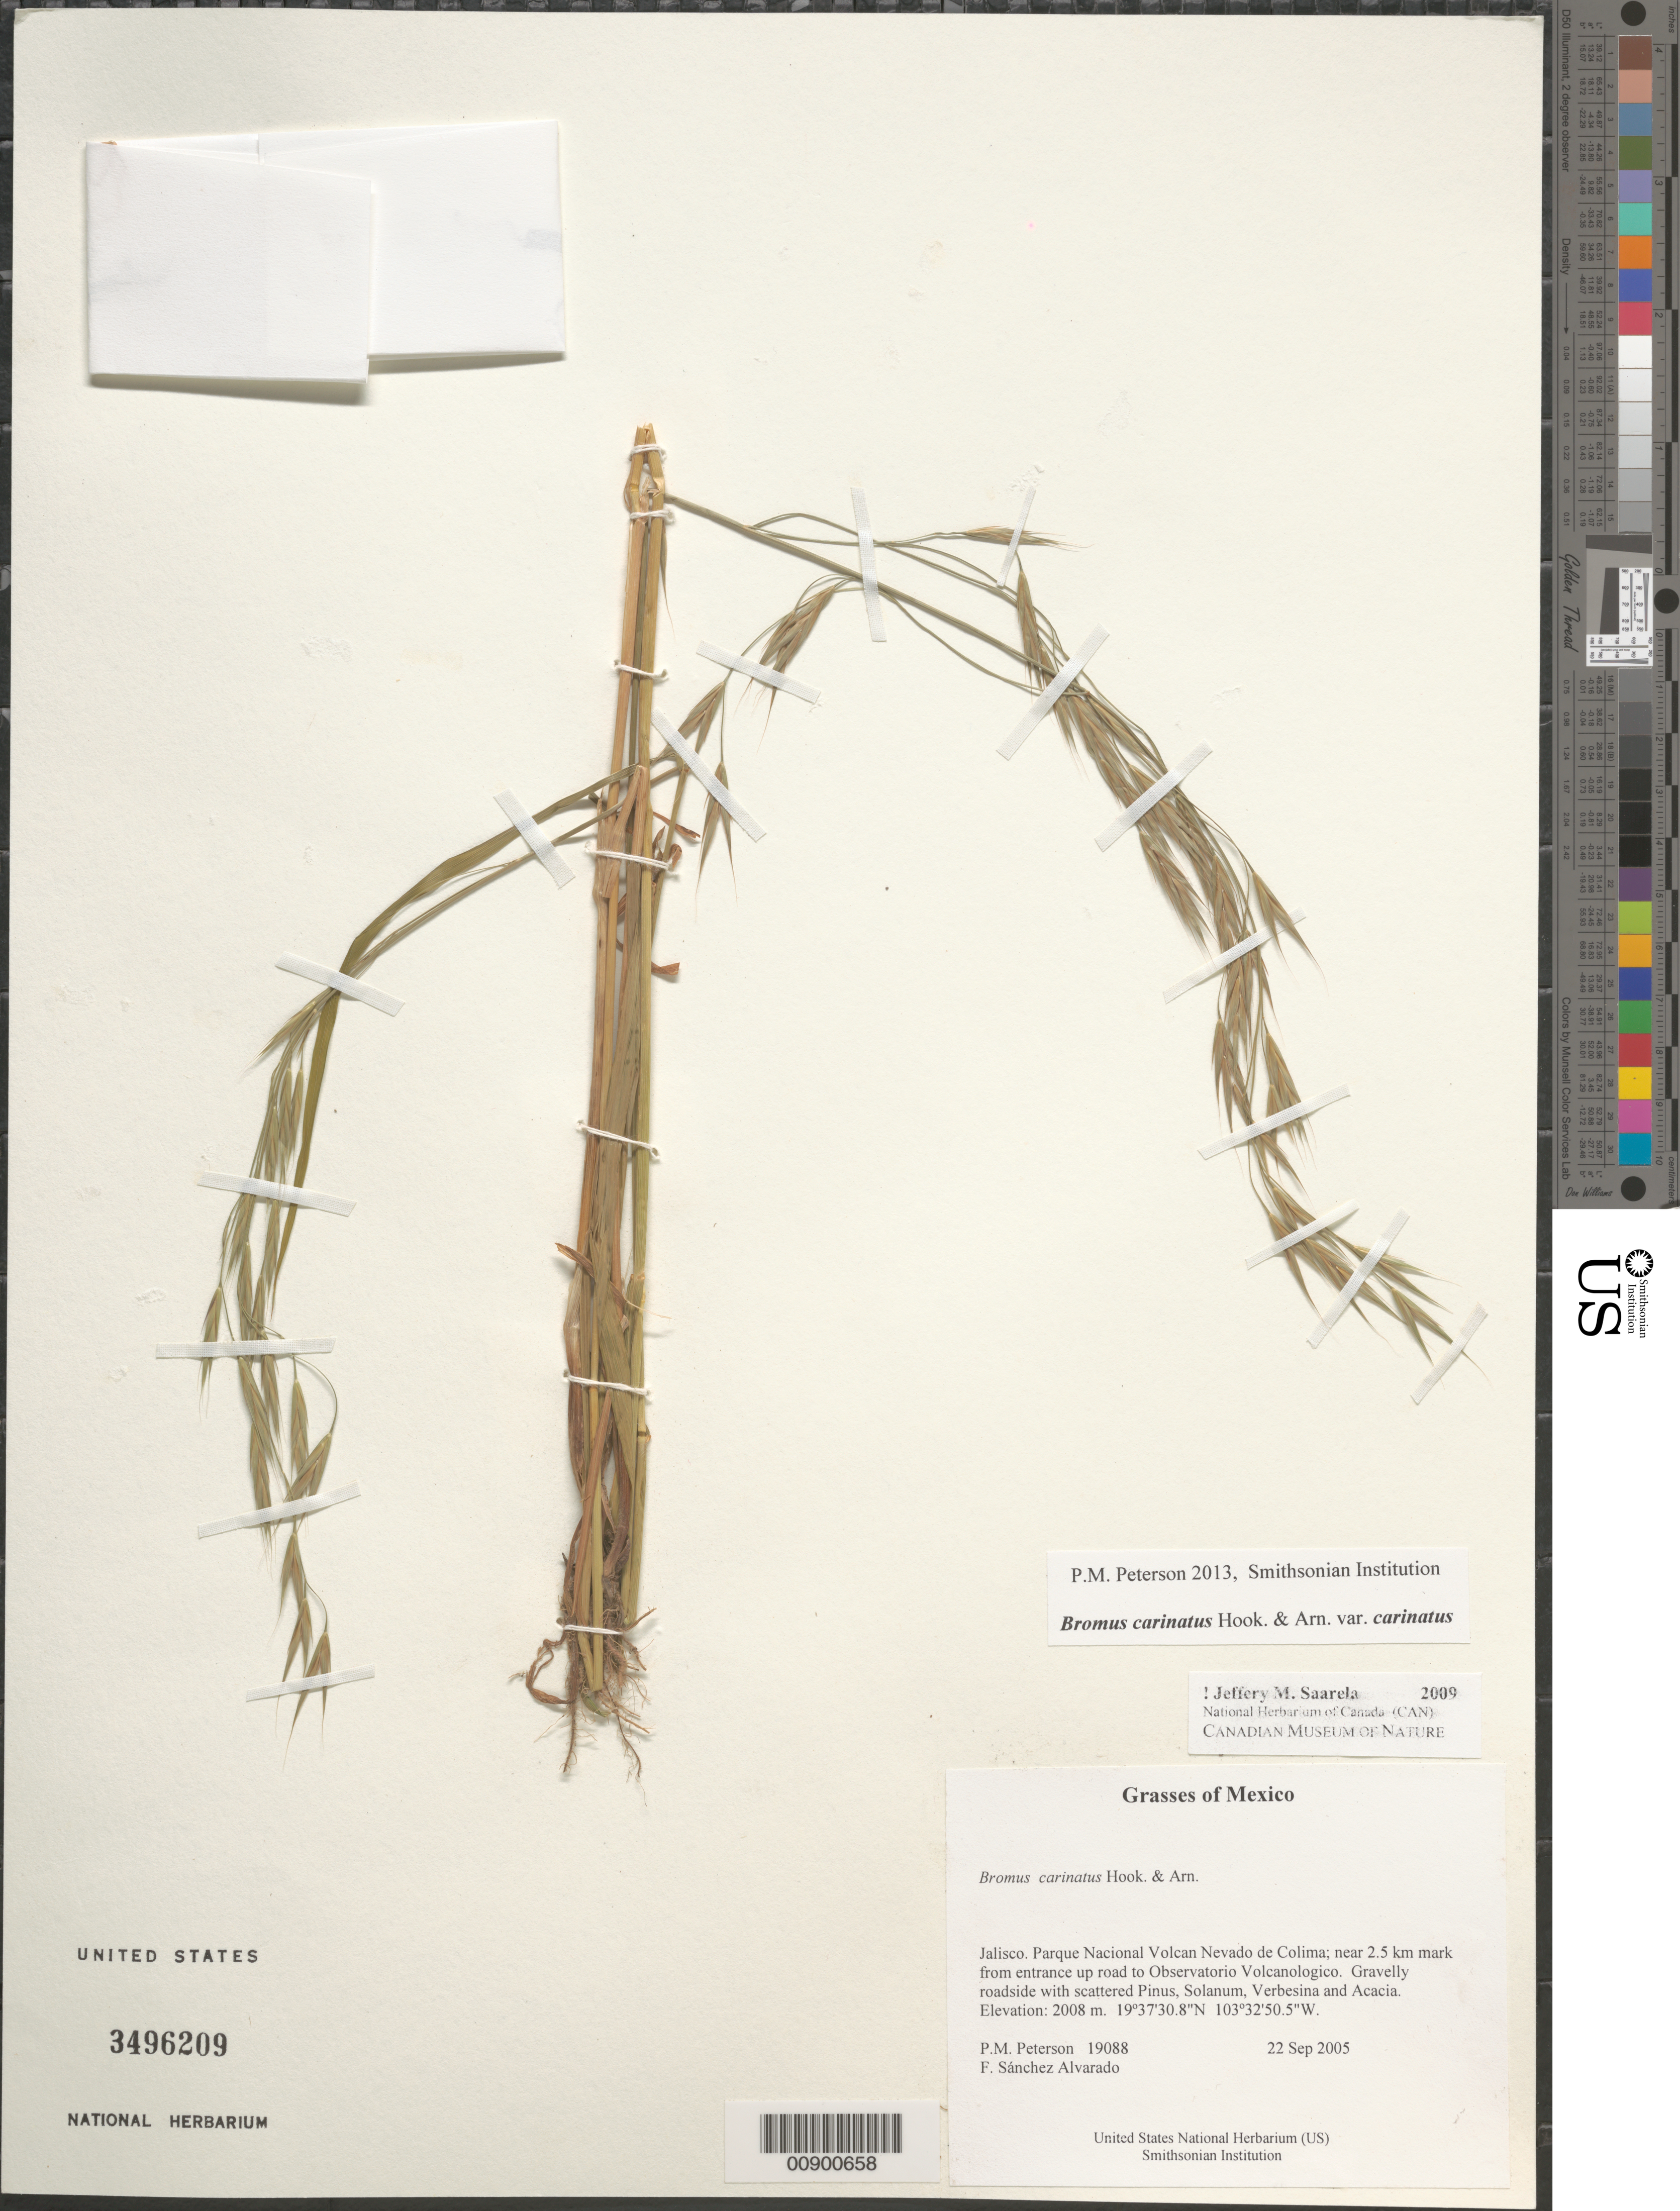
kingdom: Plantae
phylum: Tracheophyta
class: Liliopsida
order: Poales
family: Poaceae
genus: Bromus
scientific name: Bromus carinatus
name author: Hook. & Arn.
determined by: Saarela, J. M., (CAN), Canadian Museum of Nature (CANADA)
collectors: P. M. Peterson & F. Sánchez Alvarado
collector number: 19088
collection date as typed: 22 Sep 2005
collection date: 2005-09-22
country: Mexico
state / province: Jalisco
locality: Parque Nacional Volcan Nevado de Colima; near 2.5 km mark from entrance up road to Observatorio Volcanologico. Gravelly roadside with scattered Pinus, Solanum, Verbesina and Acacia.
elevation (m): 2008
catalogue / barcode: US 3496209